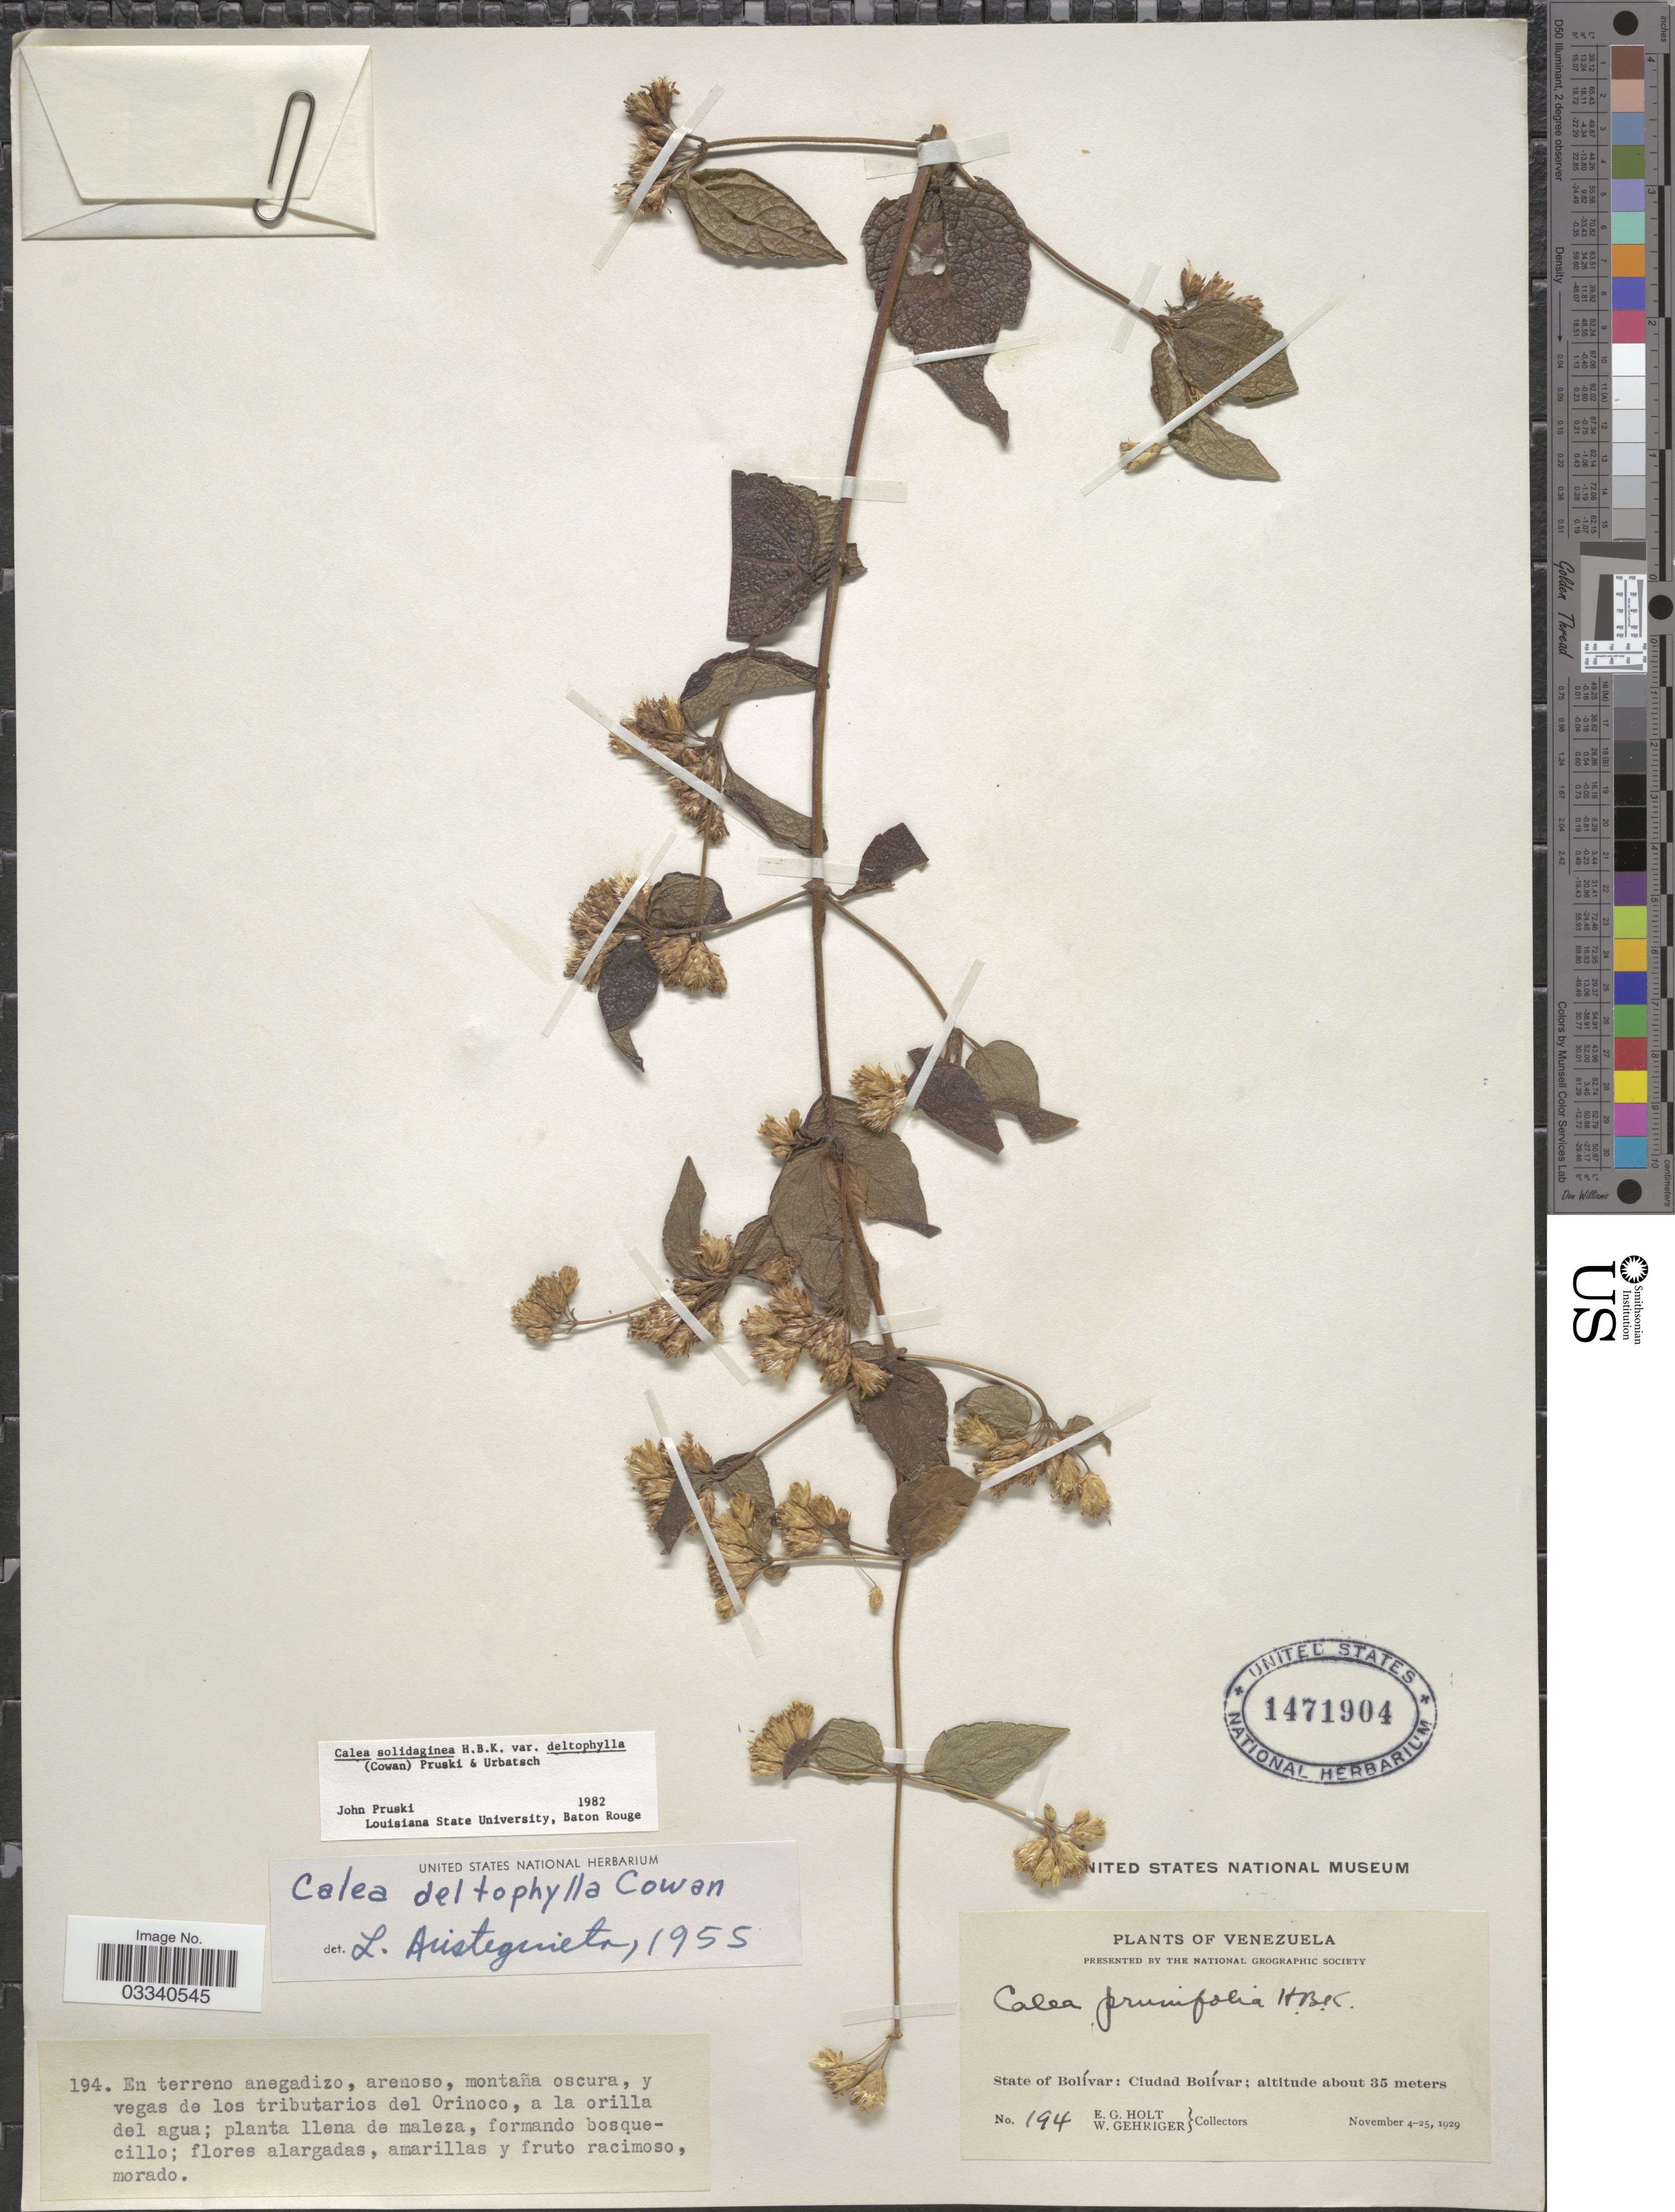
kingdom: Plantae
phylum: Tracheophyta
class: Magnoliopsida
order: Asterales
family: Asteraceae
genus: Calea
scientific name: Calea solidaginea subsp. deltophylla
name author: (R.S. Cowan) Pruski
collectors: E. G. Holt & W. Gehriger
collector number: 194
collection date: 1929-11-04/1929-11-25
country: Venezuela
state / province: Bolivar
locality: En terreno anegadizo, arenoso, montaña oscura, y vegas de los tributarios del Orinoco. Ciudad Bolívar.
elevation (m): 35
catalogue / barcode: US 1471904